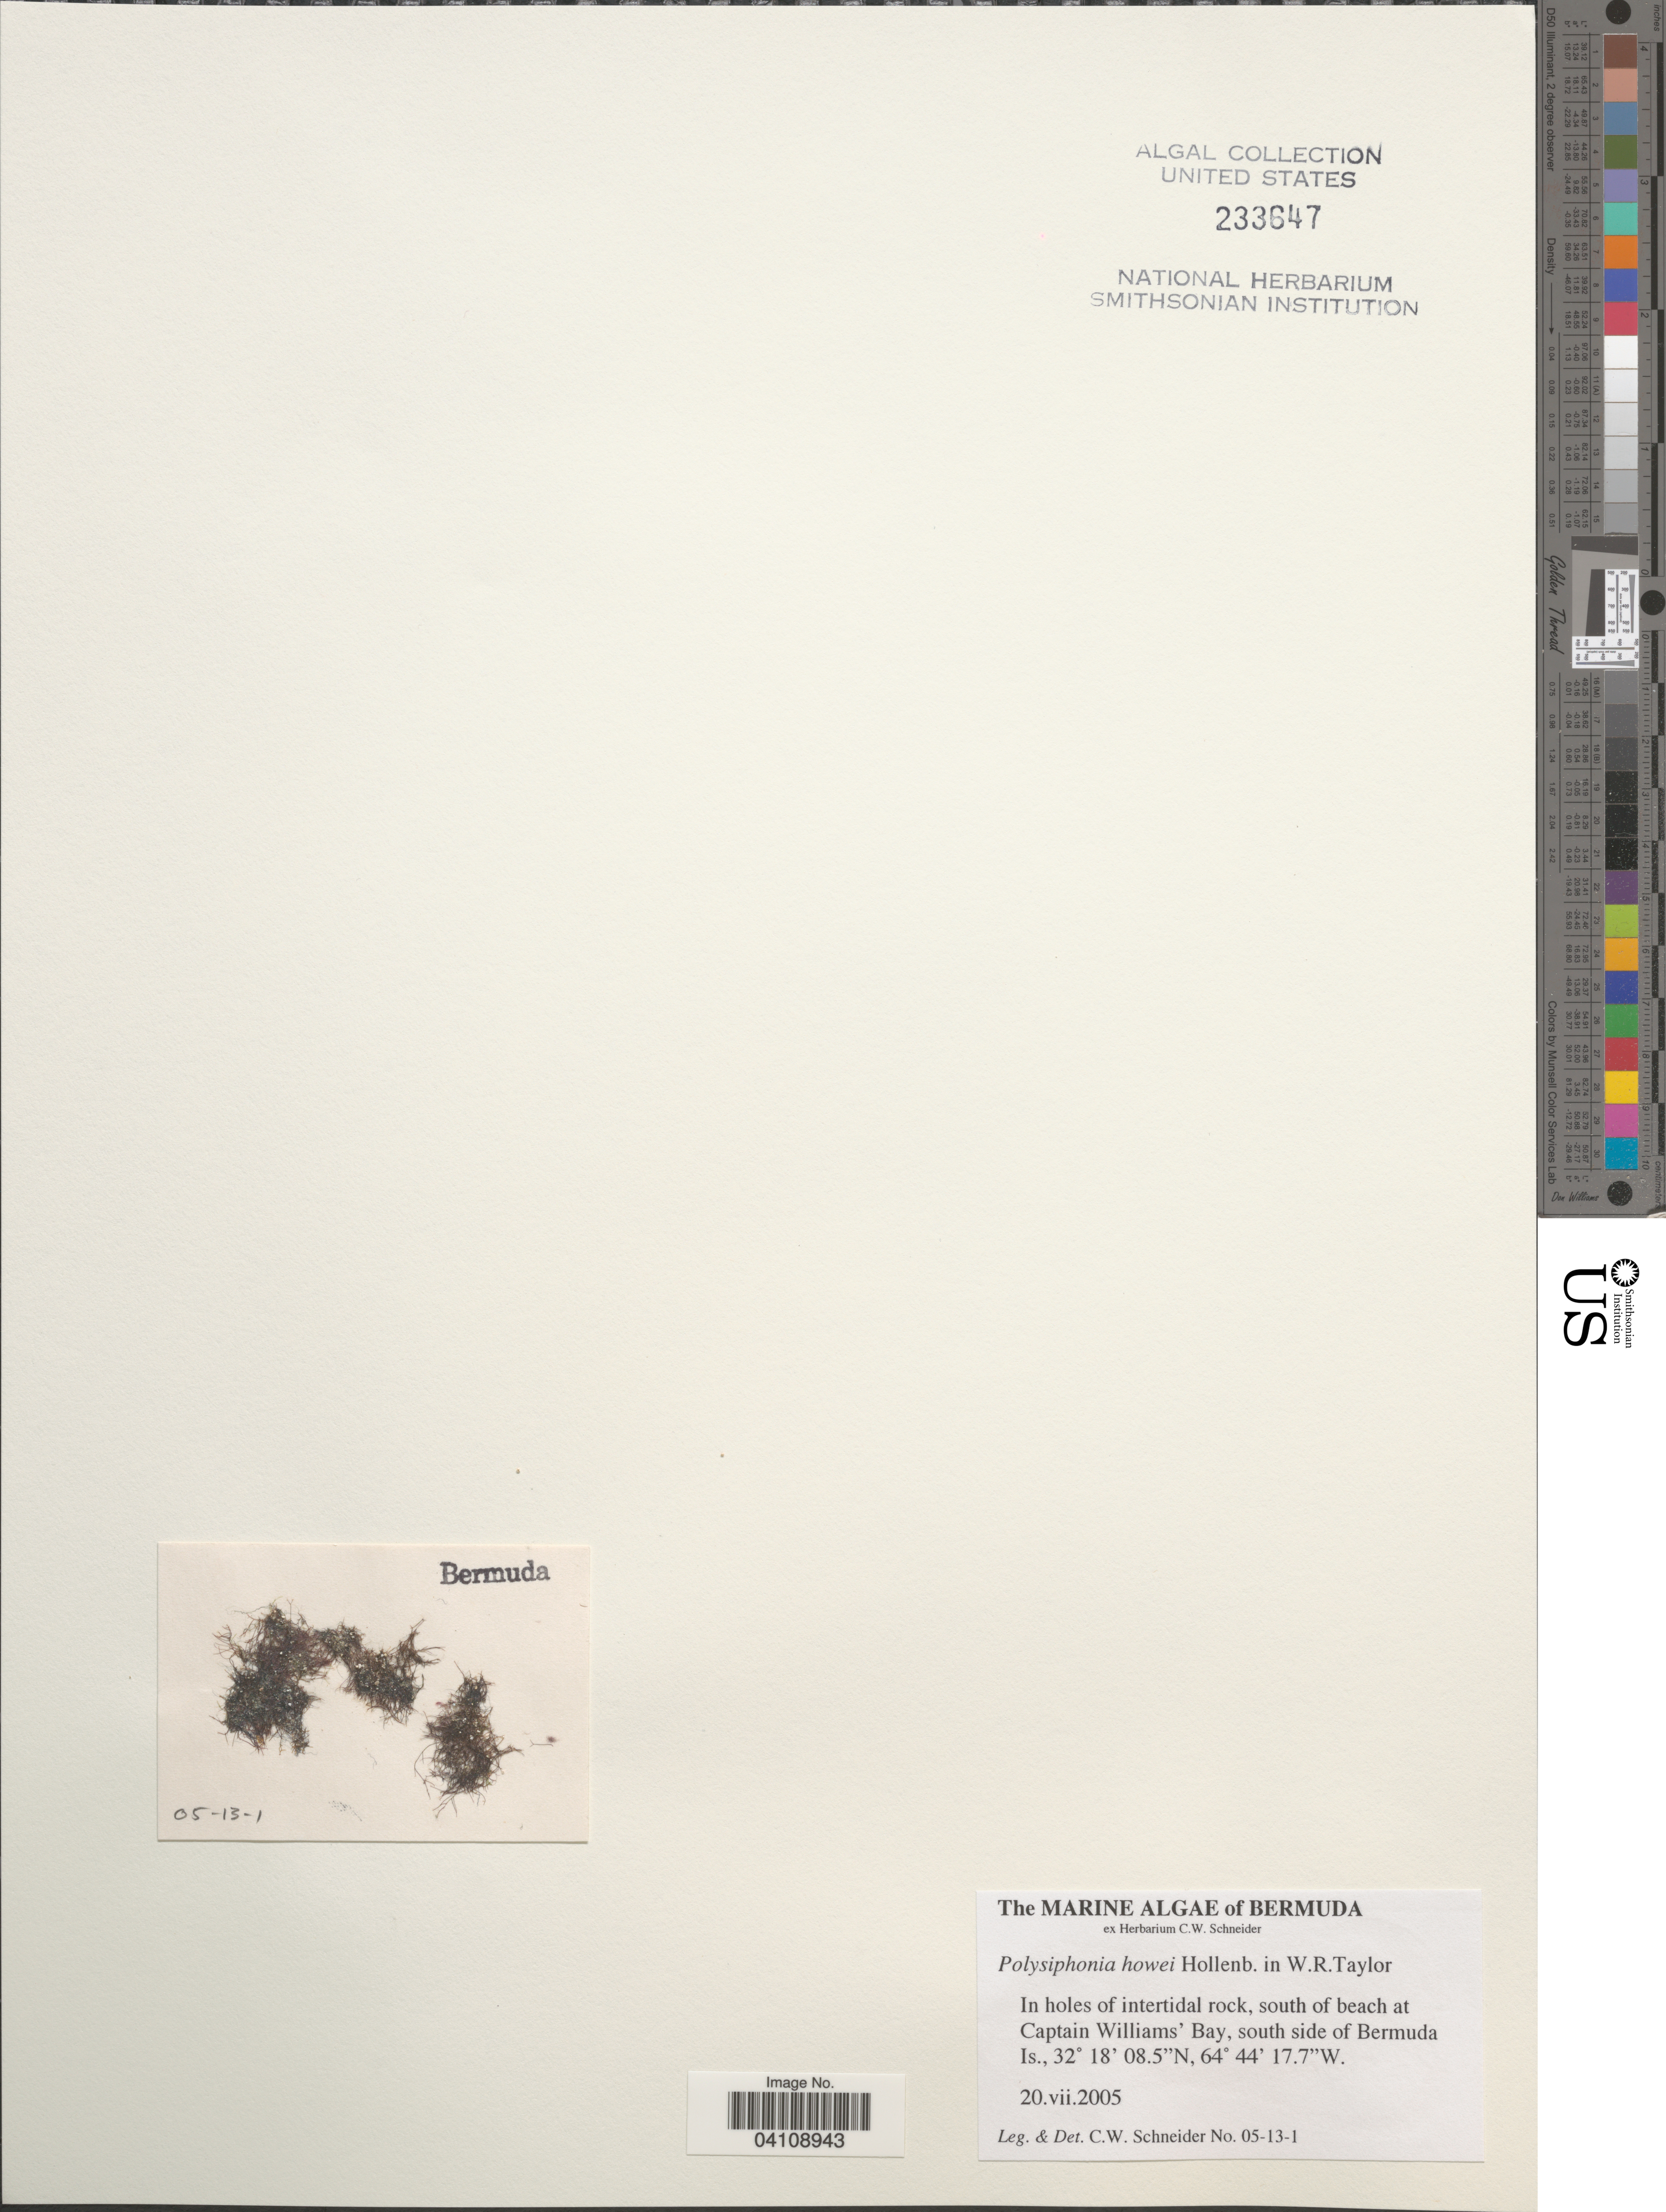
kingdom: Plantae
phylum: Rhodophyta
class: Florideophyceae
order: Ceramiales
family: Rhodomelaceae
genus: Wilsonosiphonia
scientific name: Wilsonosiphonia howei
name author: (Hollenb.) D.E.Bustamante et al.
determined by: Algae name updating Project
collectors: C. W.Schneider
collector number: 05-13-1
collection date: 2005-07-20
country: Bermuda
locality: In holes of intertidal rock, south of beach at Captain Williams' Bay, south side of Bermuda Is.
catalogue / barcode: US 233647